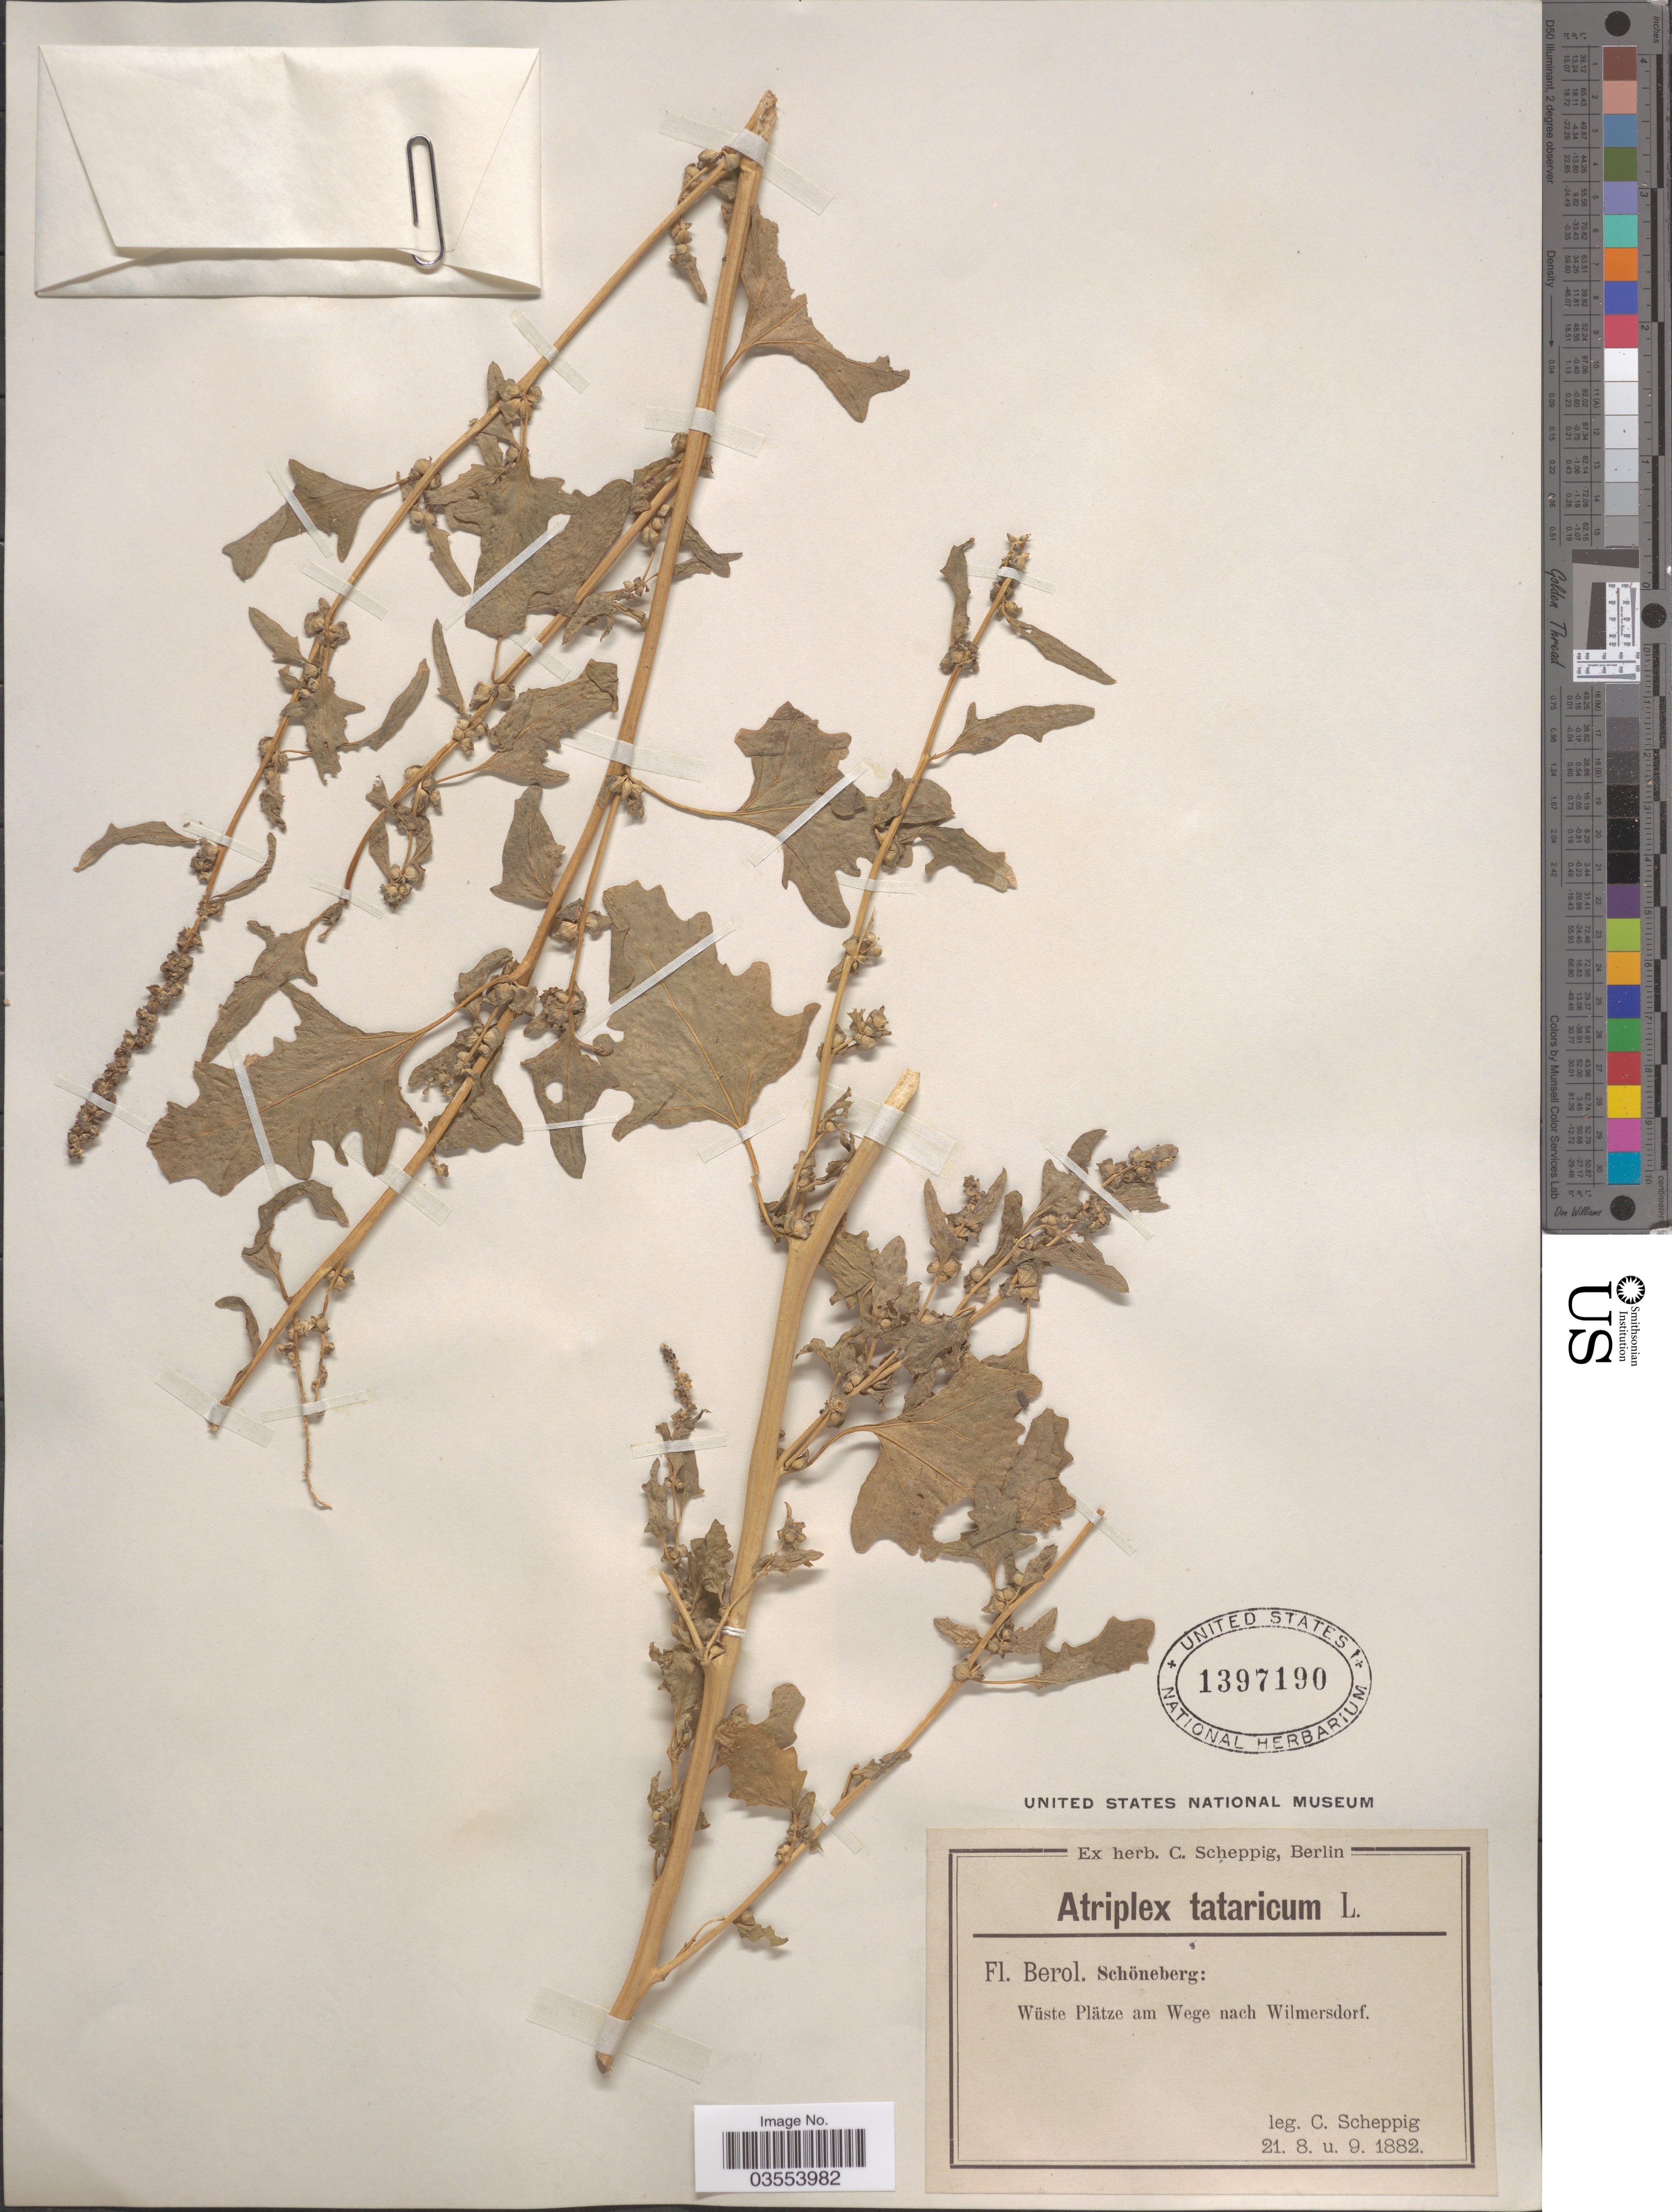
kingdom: Plantae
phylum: Tracheophyta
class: Magnoliopsida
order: Caryophyllales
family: Amaranthaceae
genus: Atriplex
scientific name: Atriplex tatarica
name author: L.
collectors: C. Scheppig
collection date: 1882-08-21/1882-09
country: Germany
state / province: Berlin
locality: Berol. Schöneberg: Wüste Plätze am Wege nach Wilmersdorf.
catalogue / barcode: US 1397190